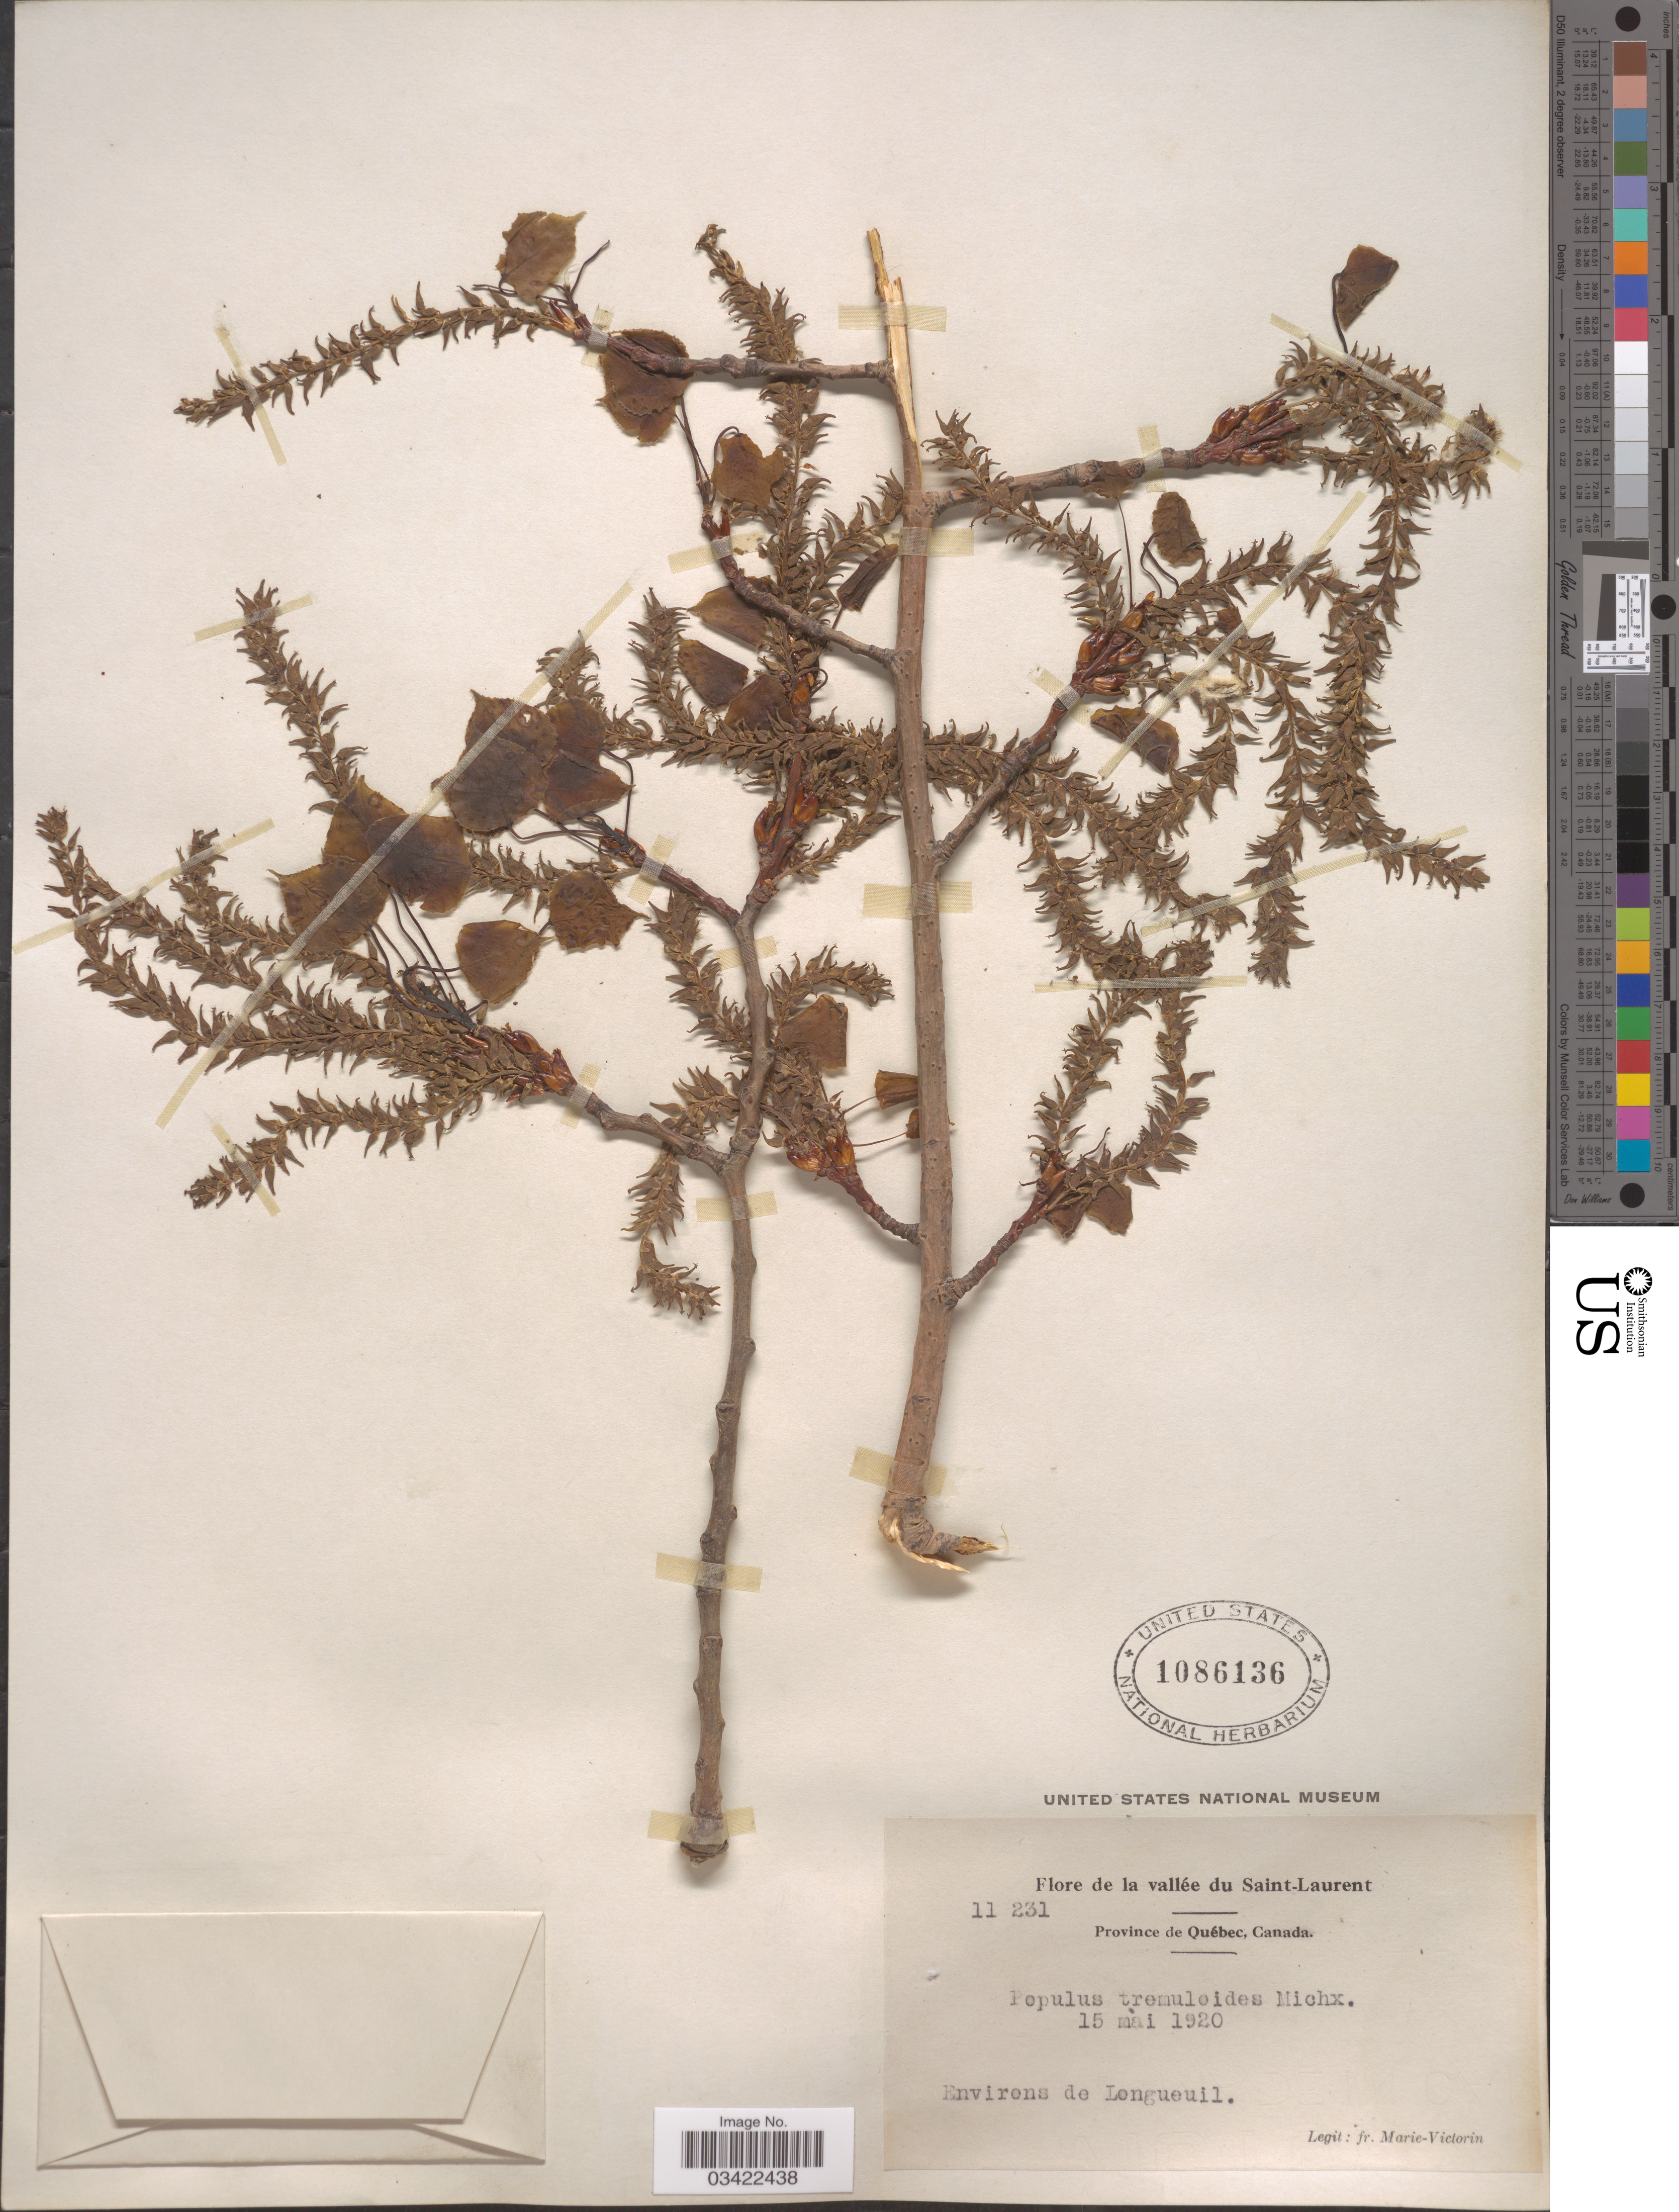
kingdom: Plantae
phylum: Tracheophyta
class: Magnoliopsida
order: Malpighiales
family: Salicaceae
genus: Populus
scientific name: Populus tremuloides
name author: Michx.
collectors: F. Marie-Victorin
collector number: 11231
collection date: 1920-05-15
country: Canada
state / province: Quebec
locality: Vallée du Saint-Laurent. Environs de Longueuil.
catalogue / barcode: US 1086136